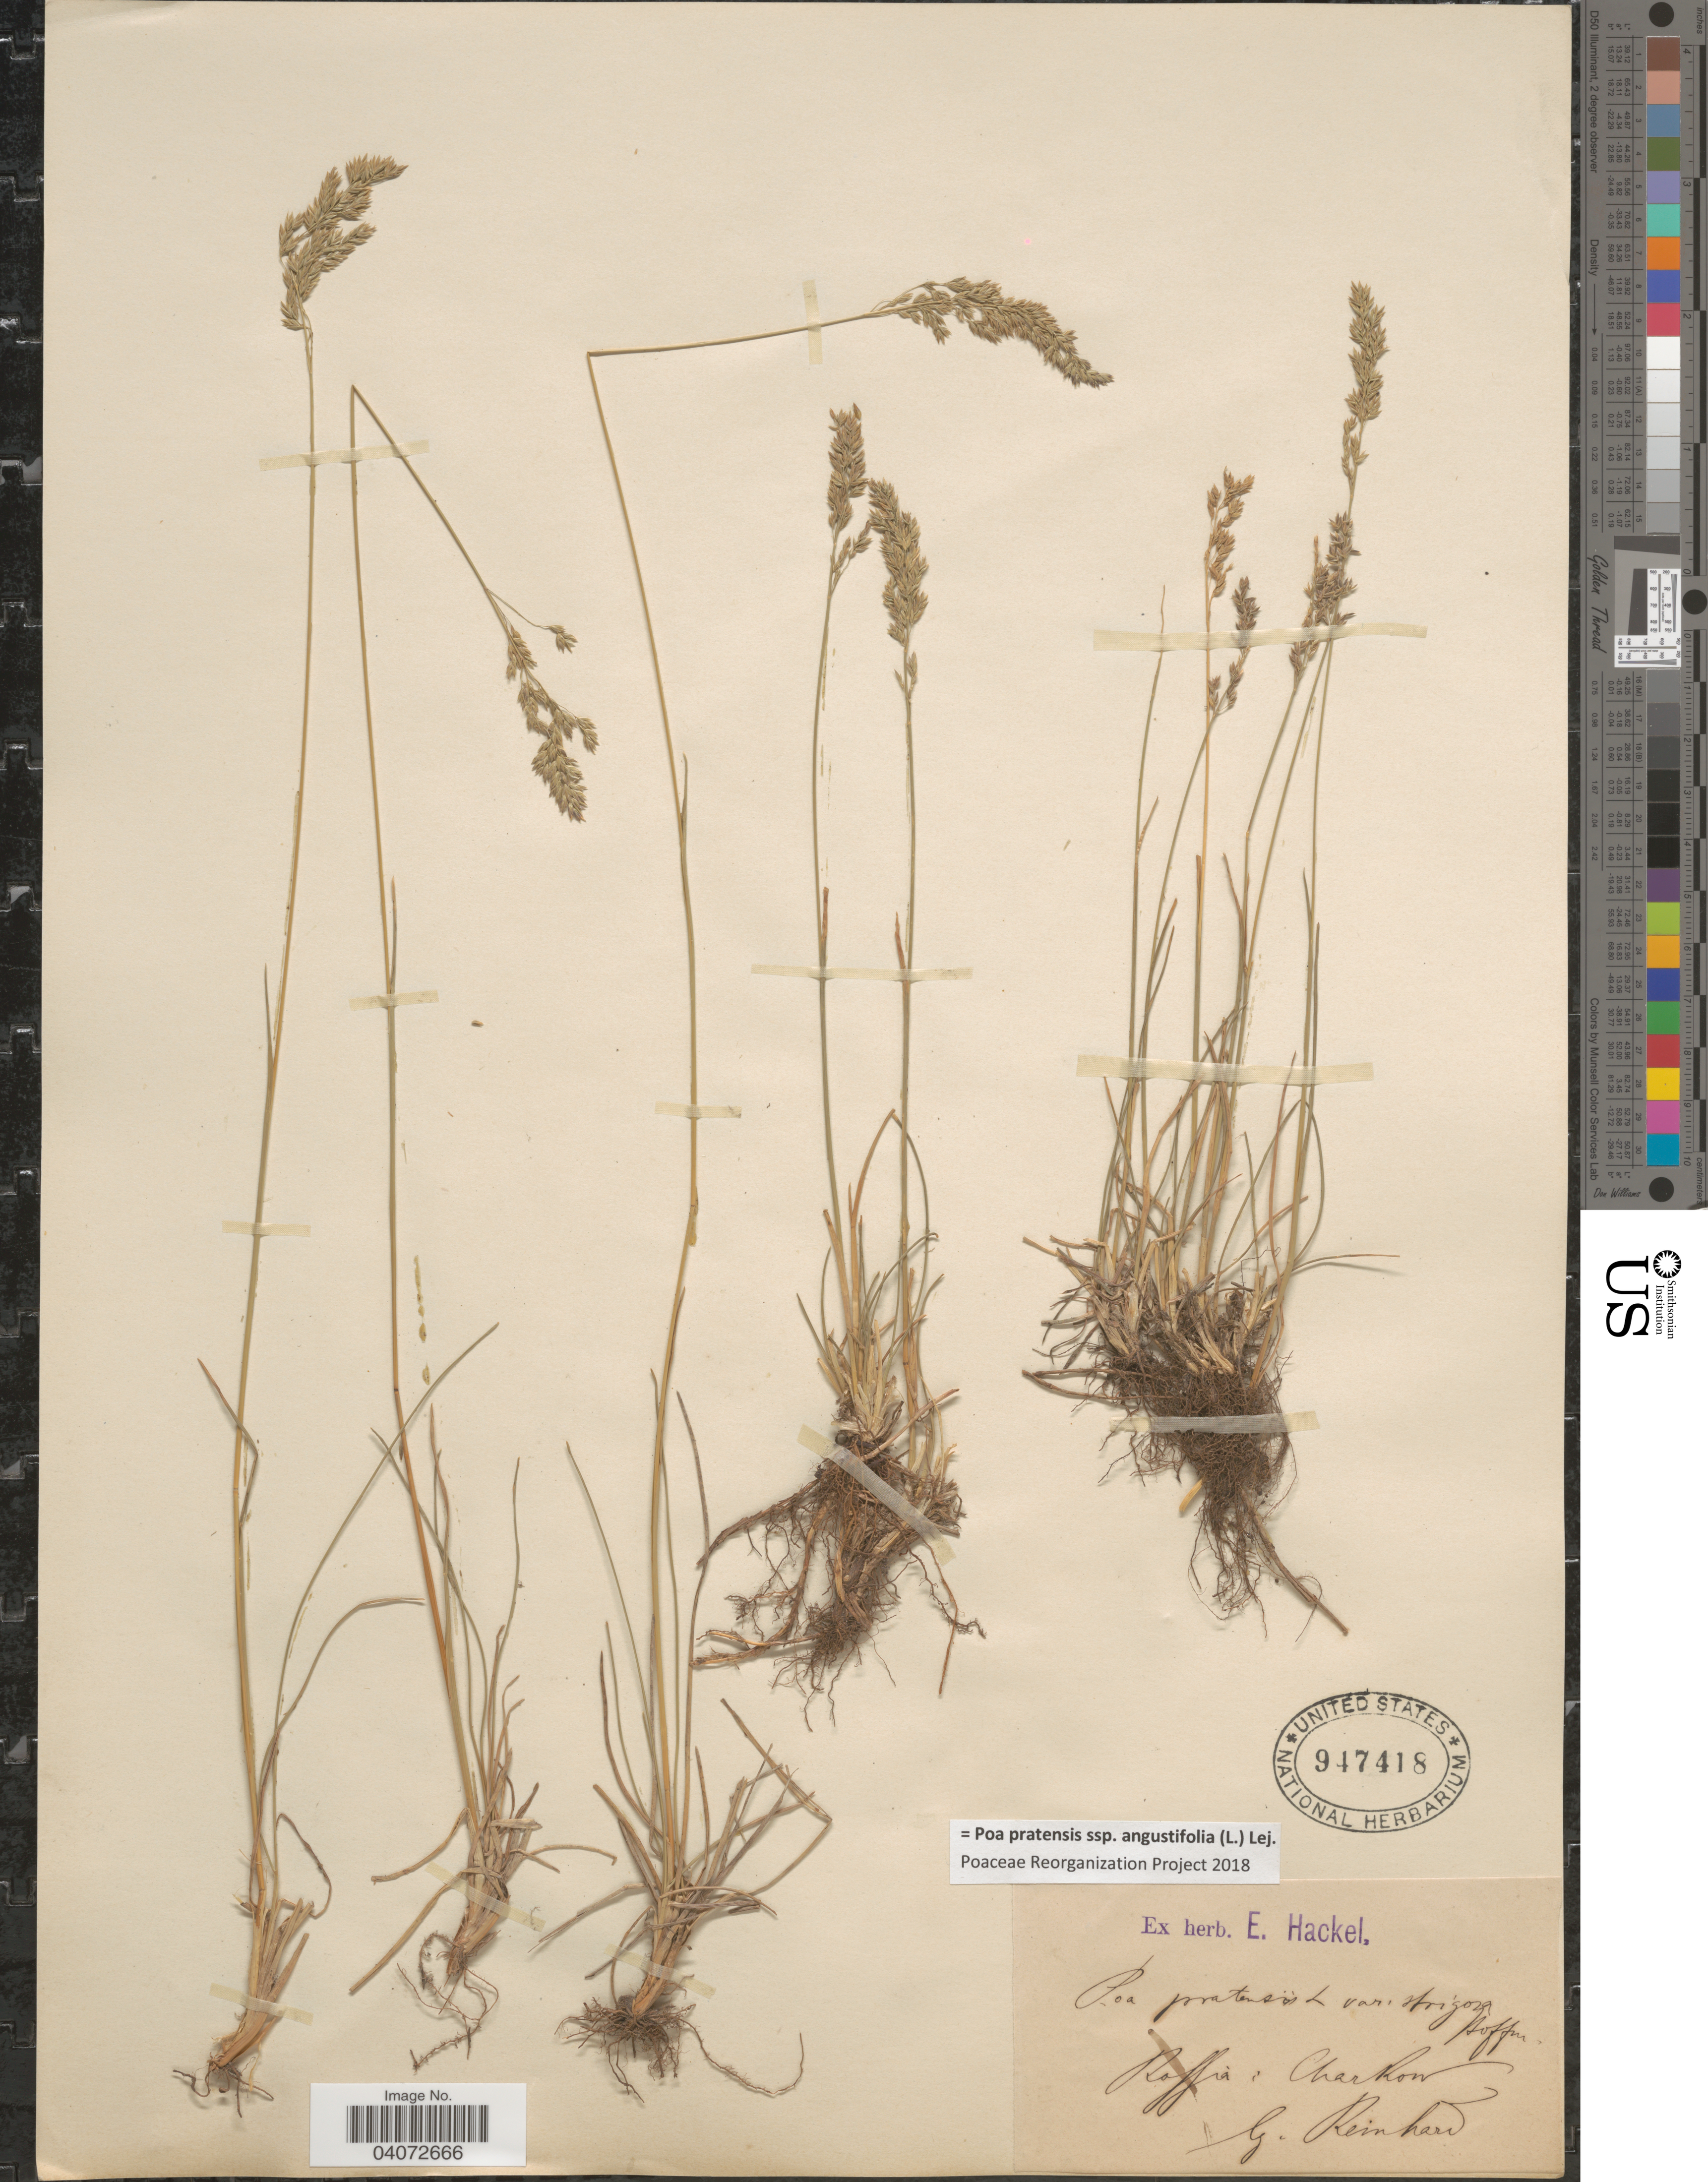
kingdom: Plantae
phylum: Tracheophyta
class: Liliopsida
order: Poales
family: Poaceae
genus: Poa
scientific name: Poa pratensis subsp. angustifolia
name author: (L.) Lej.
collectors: -. Reinhardt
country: Turkmenistan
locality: Rossia: Charjow.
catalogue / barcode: US 947418